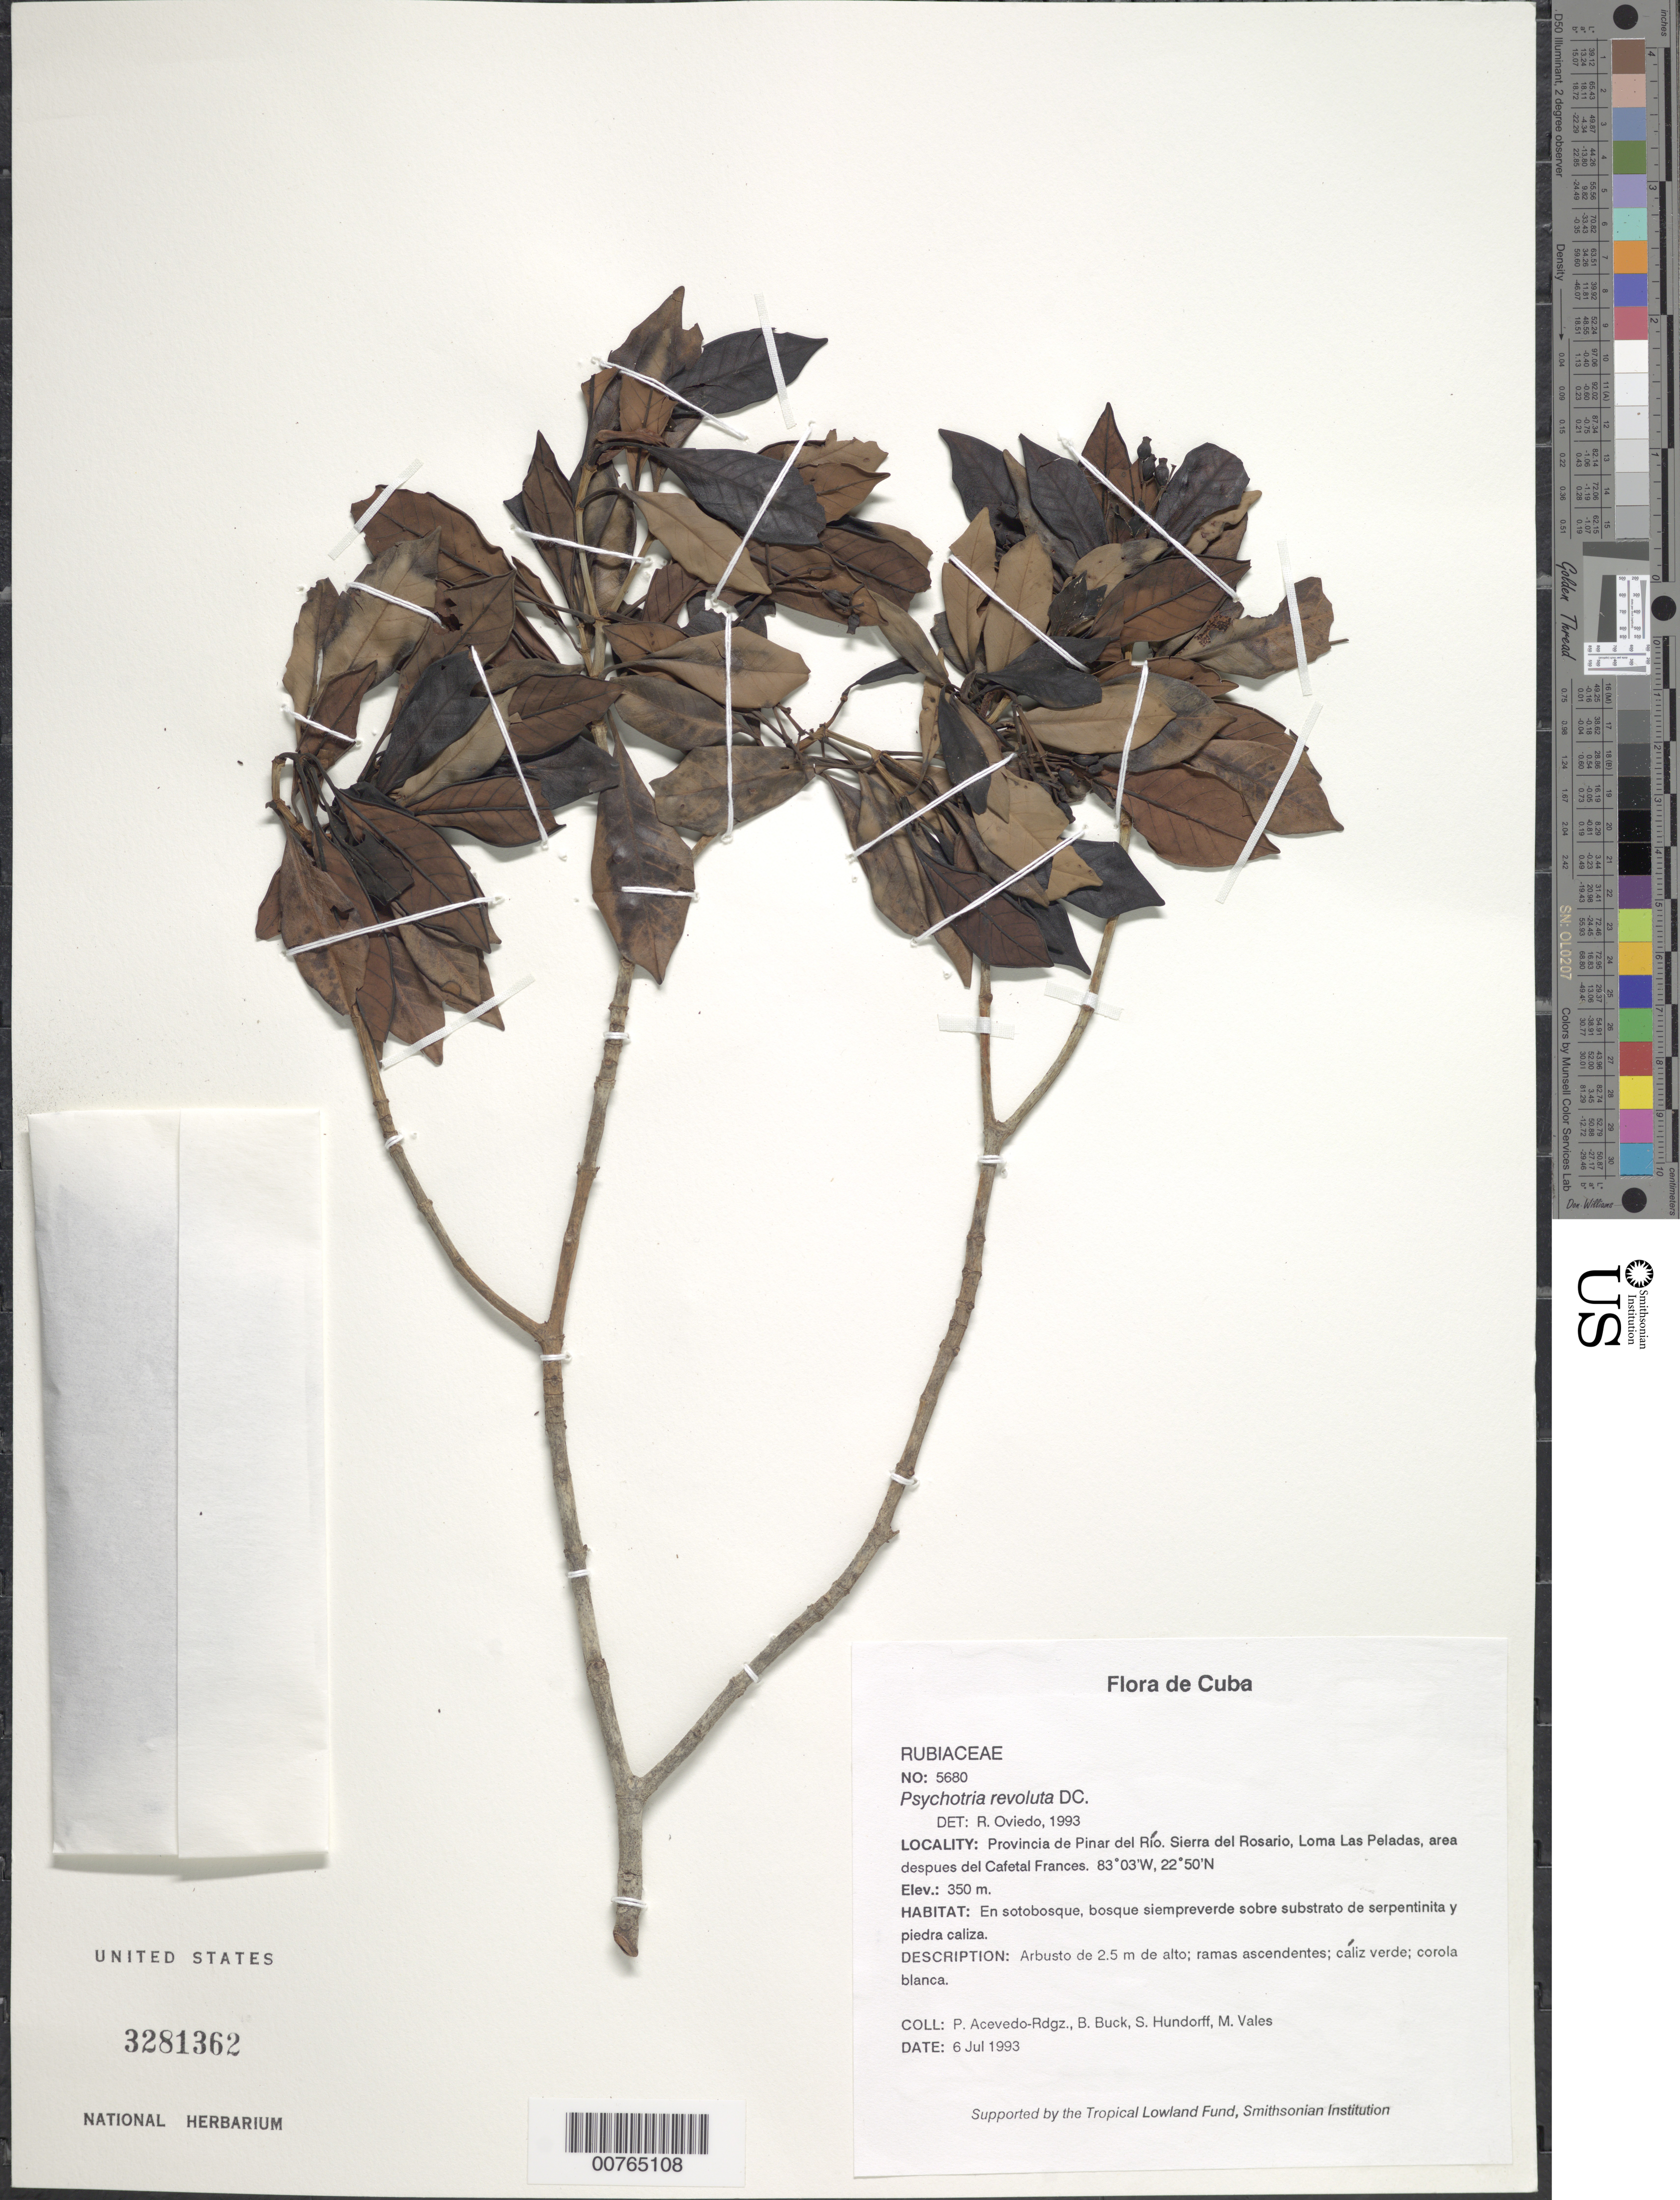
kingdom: Plantae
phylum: Tracheophyta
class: Magnoliopsida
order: Gentianales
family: Rubiaceae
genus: Psychotria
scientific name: Psychotria revoluta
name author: DC.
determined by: Oviedo, R.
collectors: P. Acevedo-Rodr., B. Buck, S. Hundorf & M. Vales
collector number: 5680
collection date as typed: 06 Jul 1993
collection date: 1993-07-06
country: Cuba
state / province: Pinar del Rio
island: Cuba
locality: Provincia de Pinar del Río Sierra del Rosario, Loma Las Peladas, area despues del Cafetal Frances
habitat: En sotobosque, bosque siempreverde sobre substrato de serpentinita y piedra caliza.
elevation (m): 350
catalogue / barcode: US 3281362